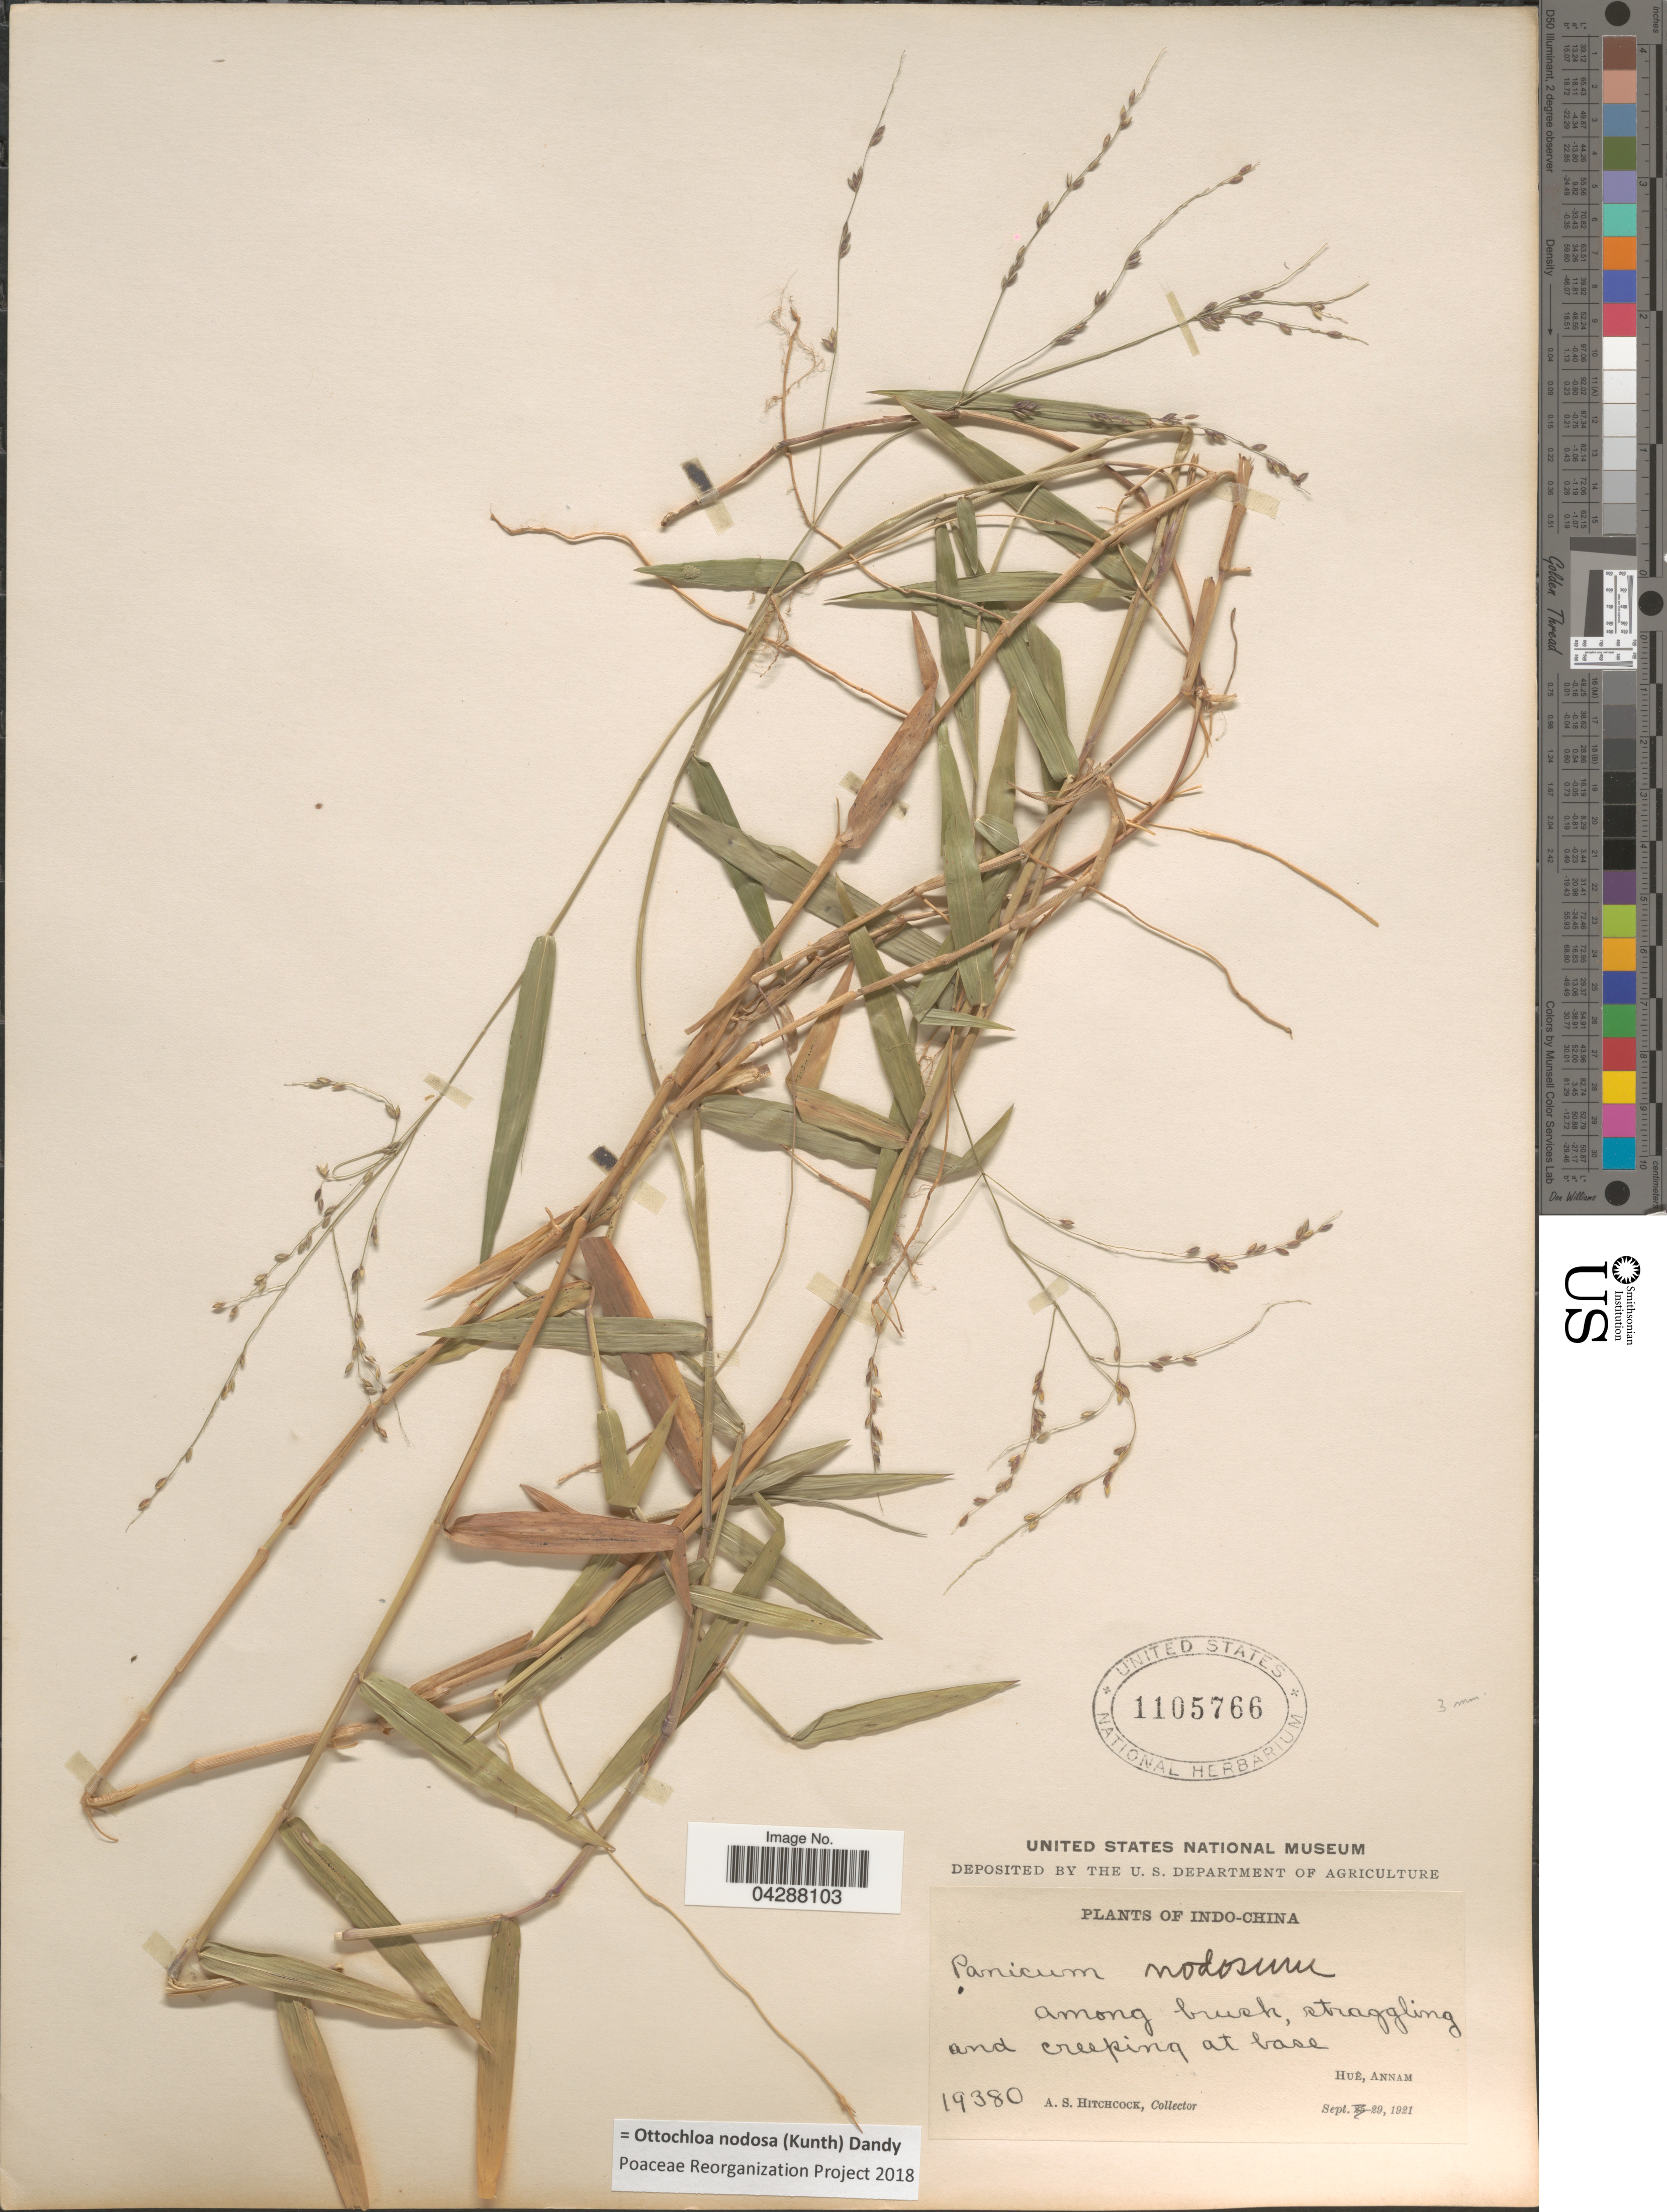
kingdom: Plantae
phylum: Tracheophyta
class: Liliopsida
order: Poales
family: Poaceae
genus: Ottochloa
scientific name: Ottochloa nodosa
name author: (Kunth) Dandy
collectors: A. S. Hitchcock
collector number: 19380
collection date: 1921-09-29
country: Vietnam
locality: Indo-China. Huê, Annam.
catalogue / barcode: US 1105766